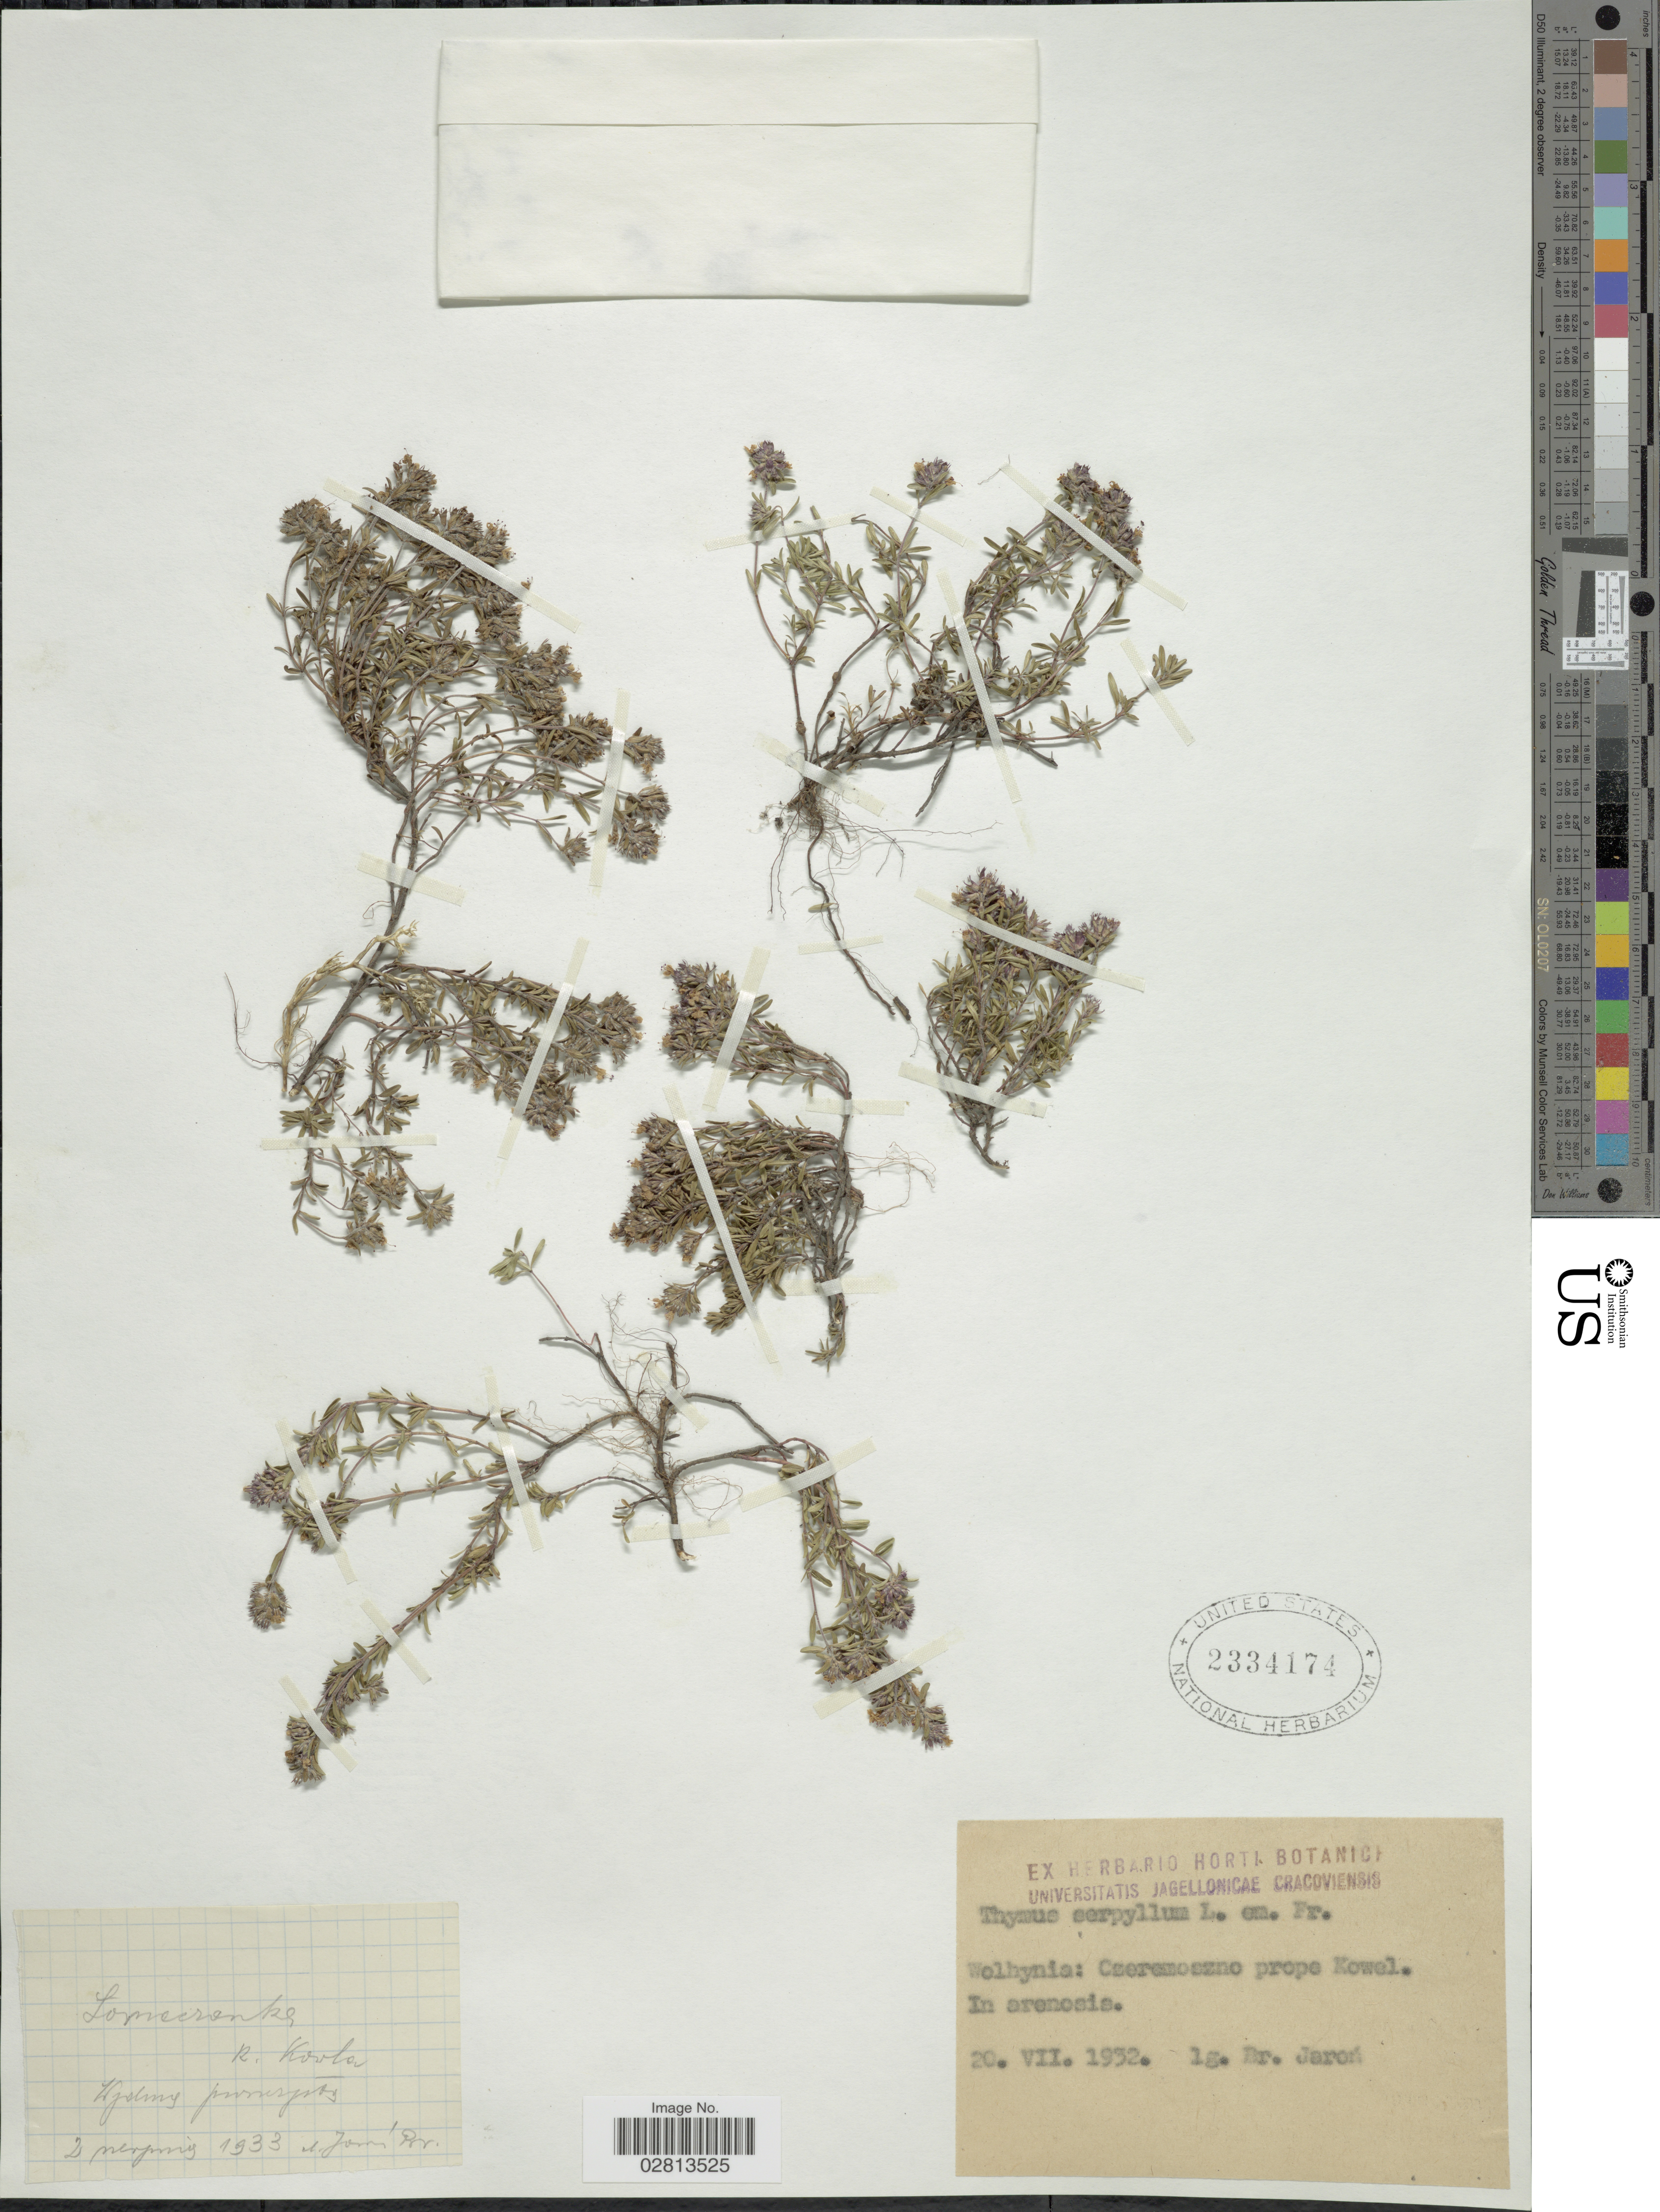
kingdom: Plantae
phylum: Tracheophyta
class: Magnoliopsida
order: Lamiales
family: Lamiaceae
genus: Thymus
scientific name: Thymus serpyllum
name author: L.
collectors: Jaron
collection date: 1933-01-02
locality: [illegible text].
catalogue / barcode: US 2334174-2